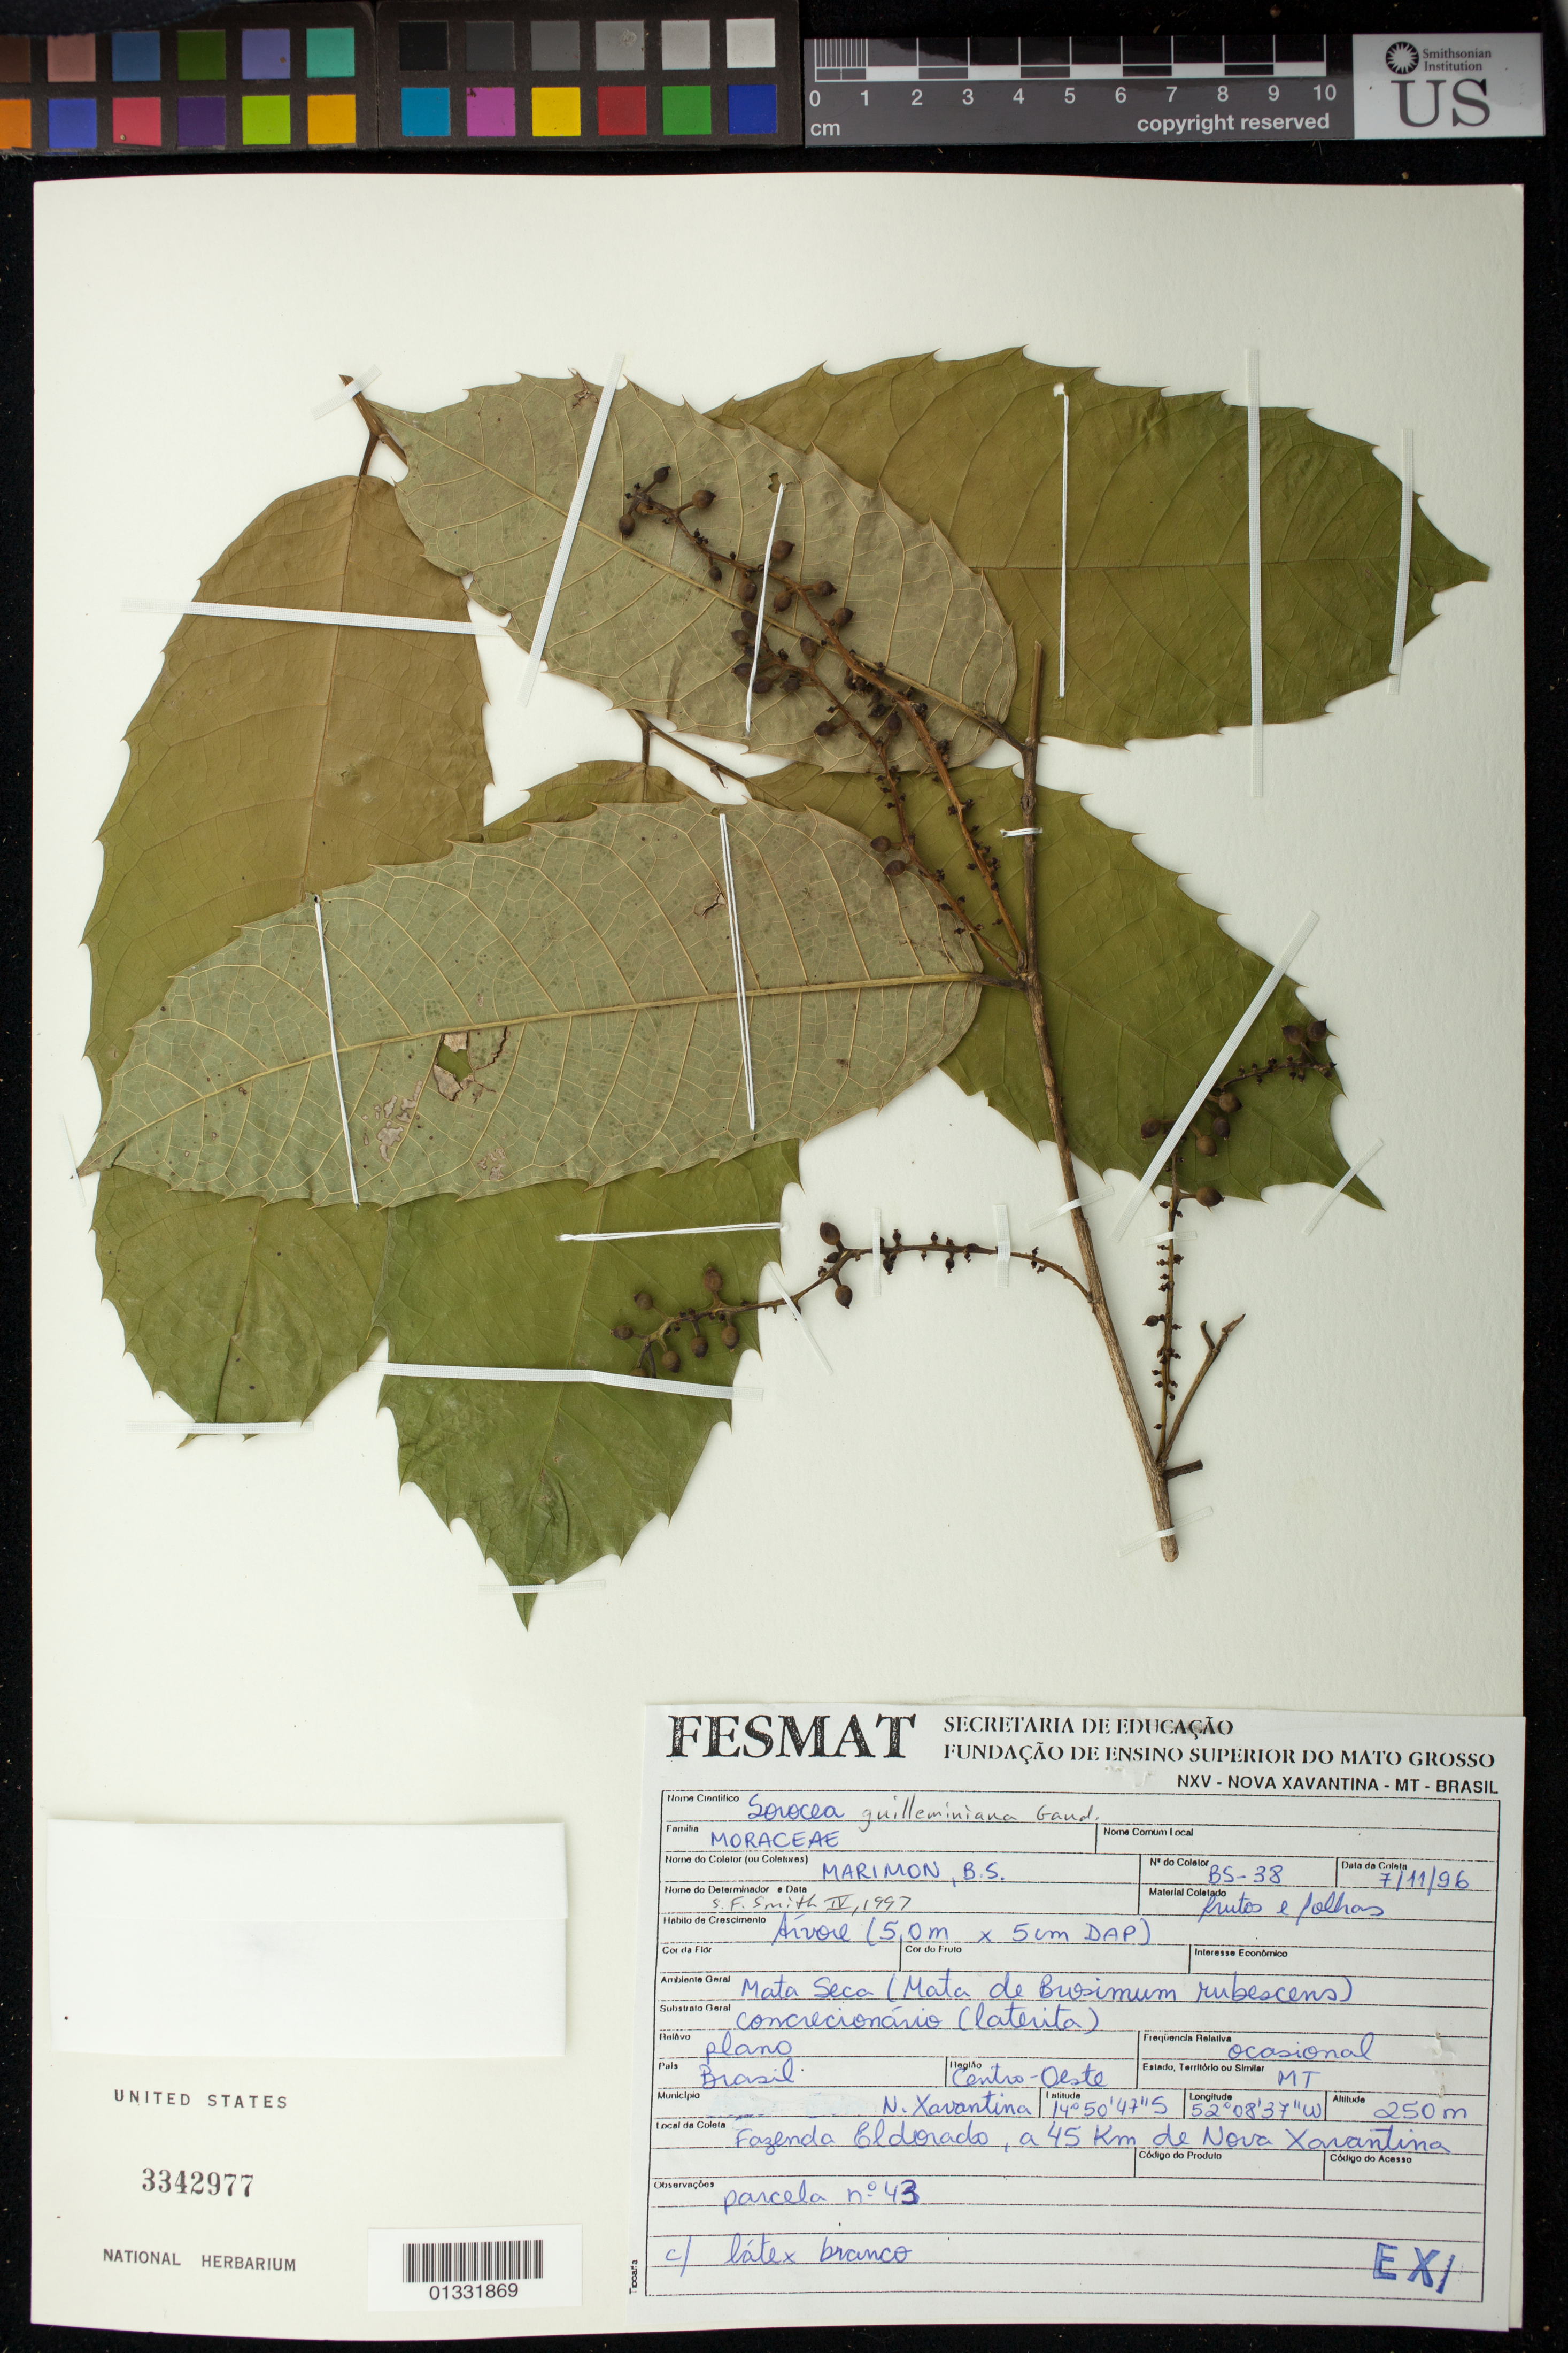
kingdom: Plantae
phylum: Tracheophyta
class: Magnoliopsida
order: Rosales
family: Moraceae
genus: Sorocea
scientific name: Sorocea guilleminiana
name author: Gaudich.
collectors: B. S. Marimon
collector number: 38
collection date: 1996-11-07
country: Brazil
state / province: Mato Grosso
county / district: Nova Xavantina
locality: Fazenda Eldorado, a 45 km de Nova Xavantina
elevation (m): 250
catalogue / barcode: US 3342977